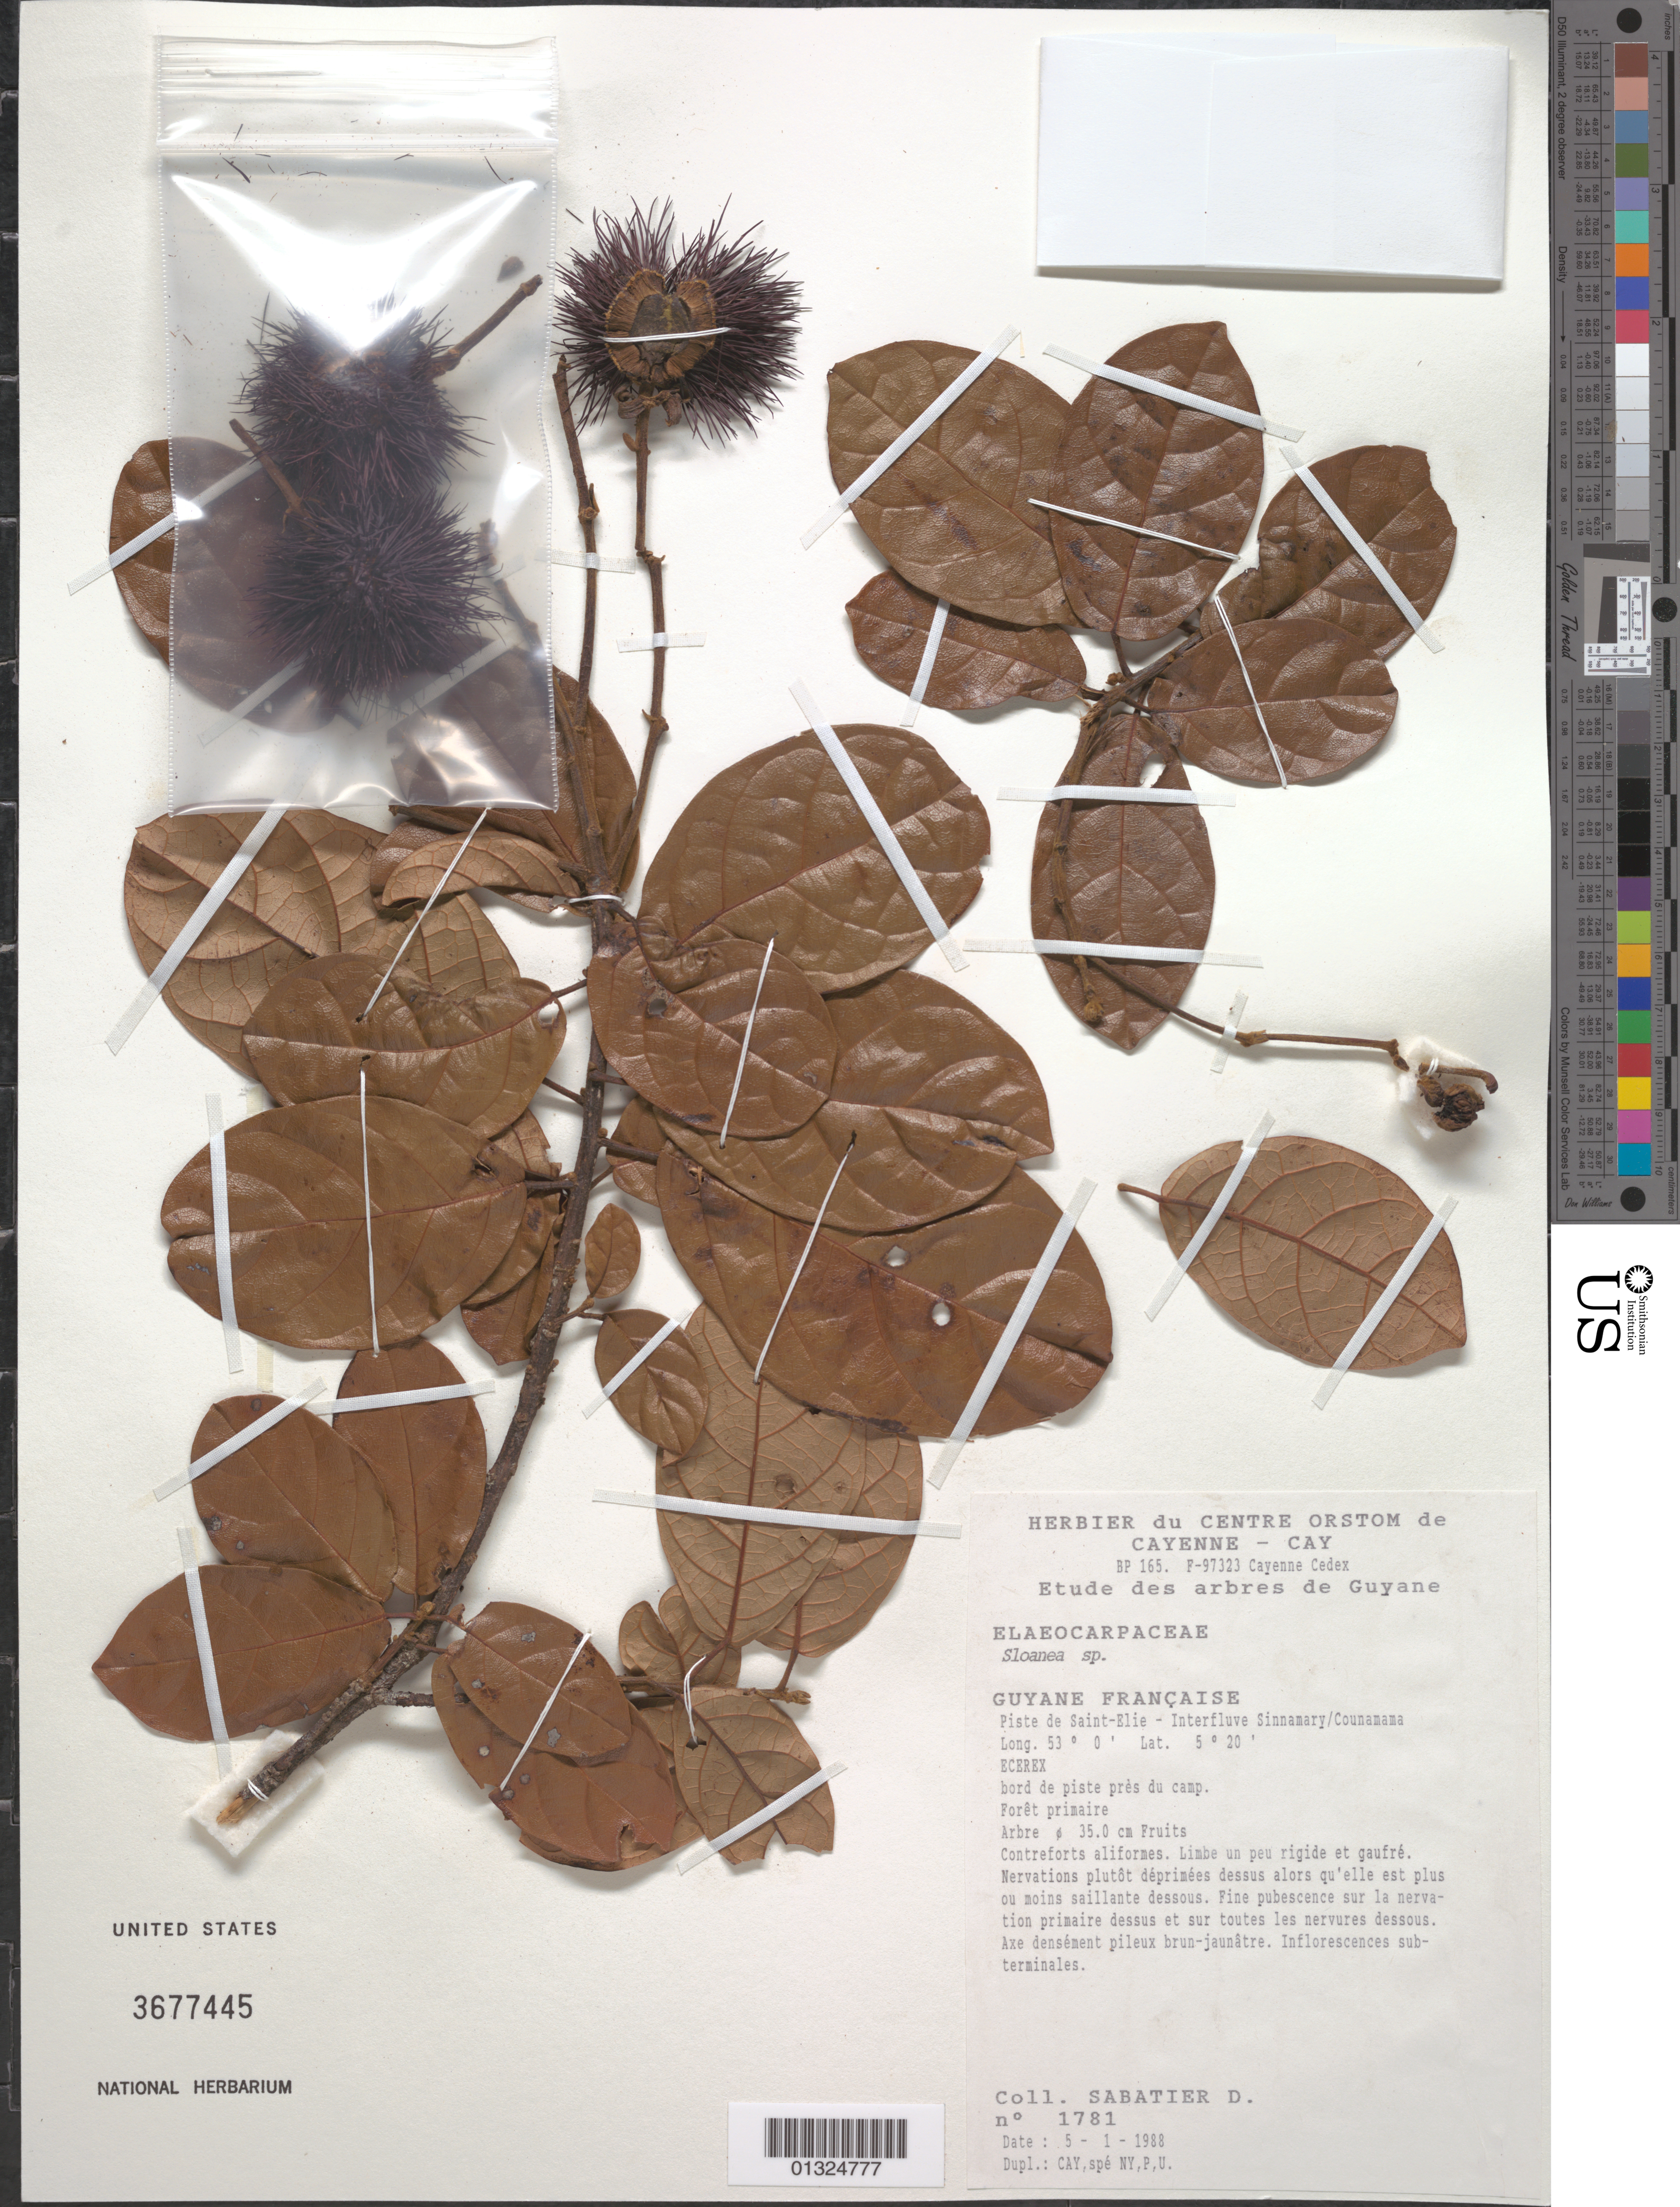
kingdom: Plantae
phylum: Tracheophyta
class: Magnoliopsida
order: Oxalidales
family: Elaeocarpaceae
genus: Sloanea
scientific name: Sloanea sp.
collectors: D. Sabatier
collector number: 1786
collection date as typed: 5-Jan-88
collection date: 1988-01-05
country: French Guiana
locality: Piste de Saint-Élie, interfleuve Sinnamary-Counamama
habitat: Primary forest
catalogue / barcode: US 3677445